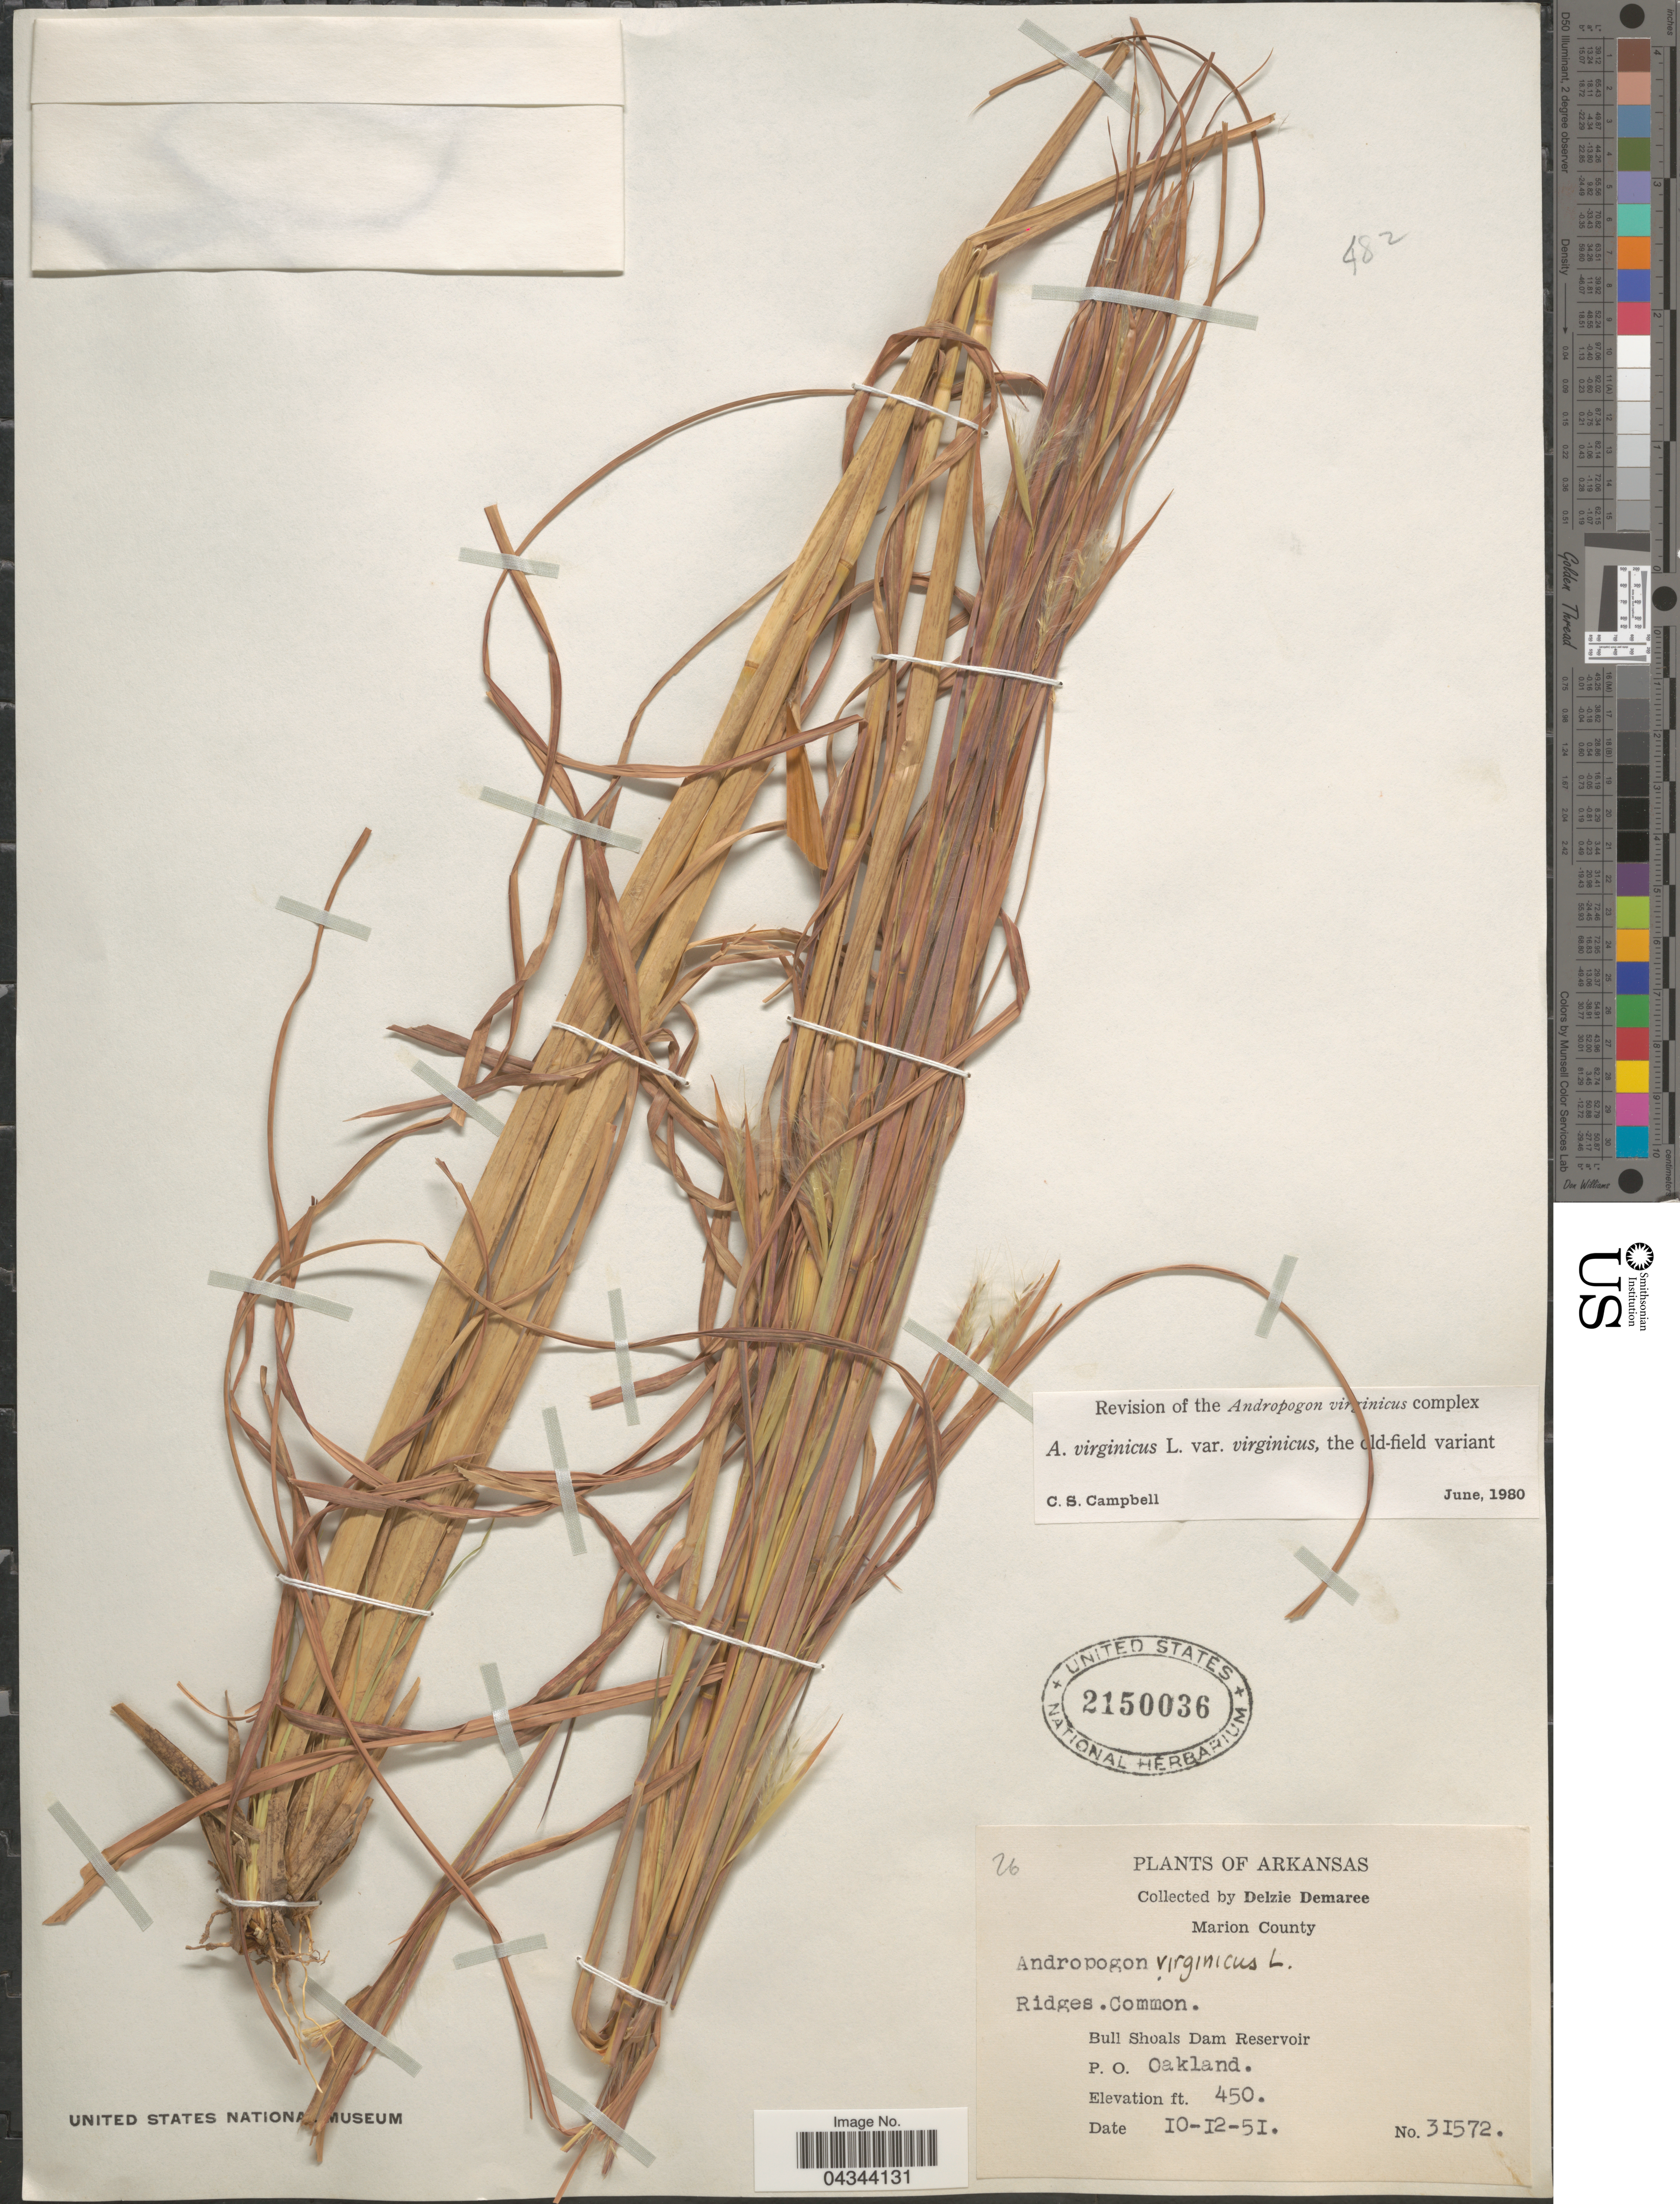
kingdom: Plantae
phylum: Tracheophyta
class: Liliopsida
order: Poales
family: Poaceae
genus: Andropogon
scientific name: Andropogon virginicus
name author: L.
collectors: D. Demaree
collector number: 31572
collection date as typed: Transcribed d/m/y: 12/10/51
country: United States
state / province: Arkansas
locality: Marion County. Bull Shoals Dam Reservoir. P. O. Oakland.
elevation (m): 137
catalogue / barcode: US 2150036